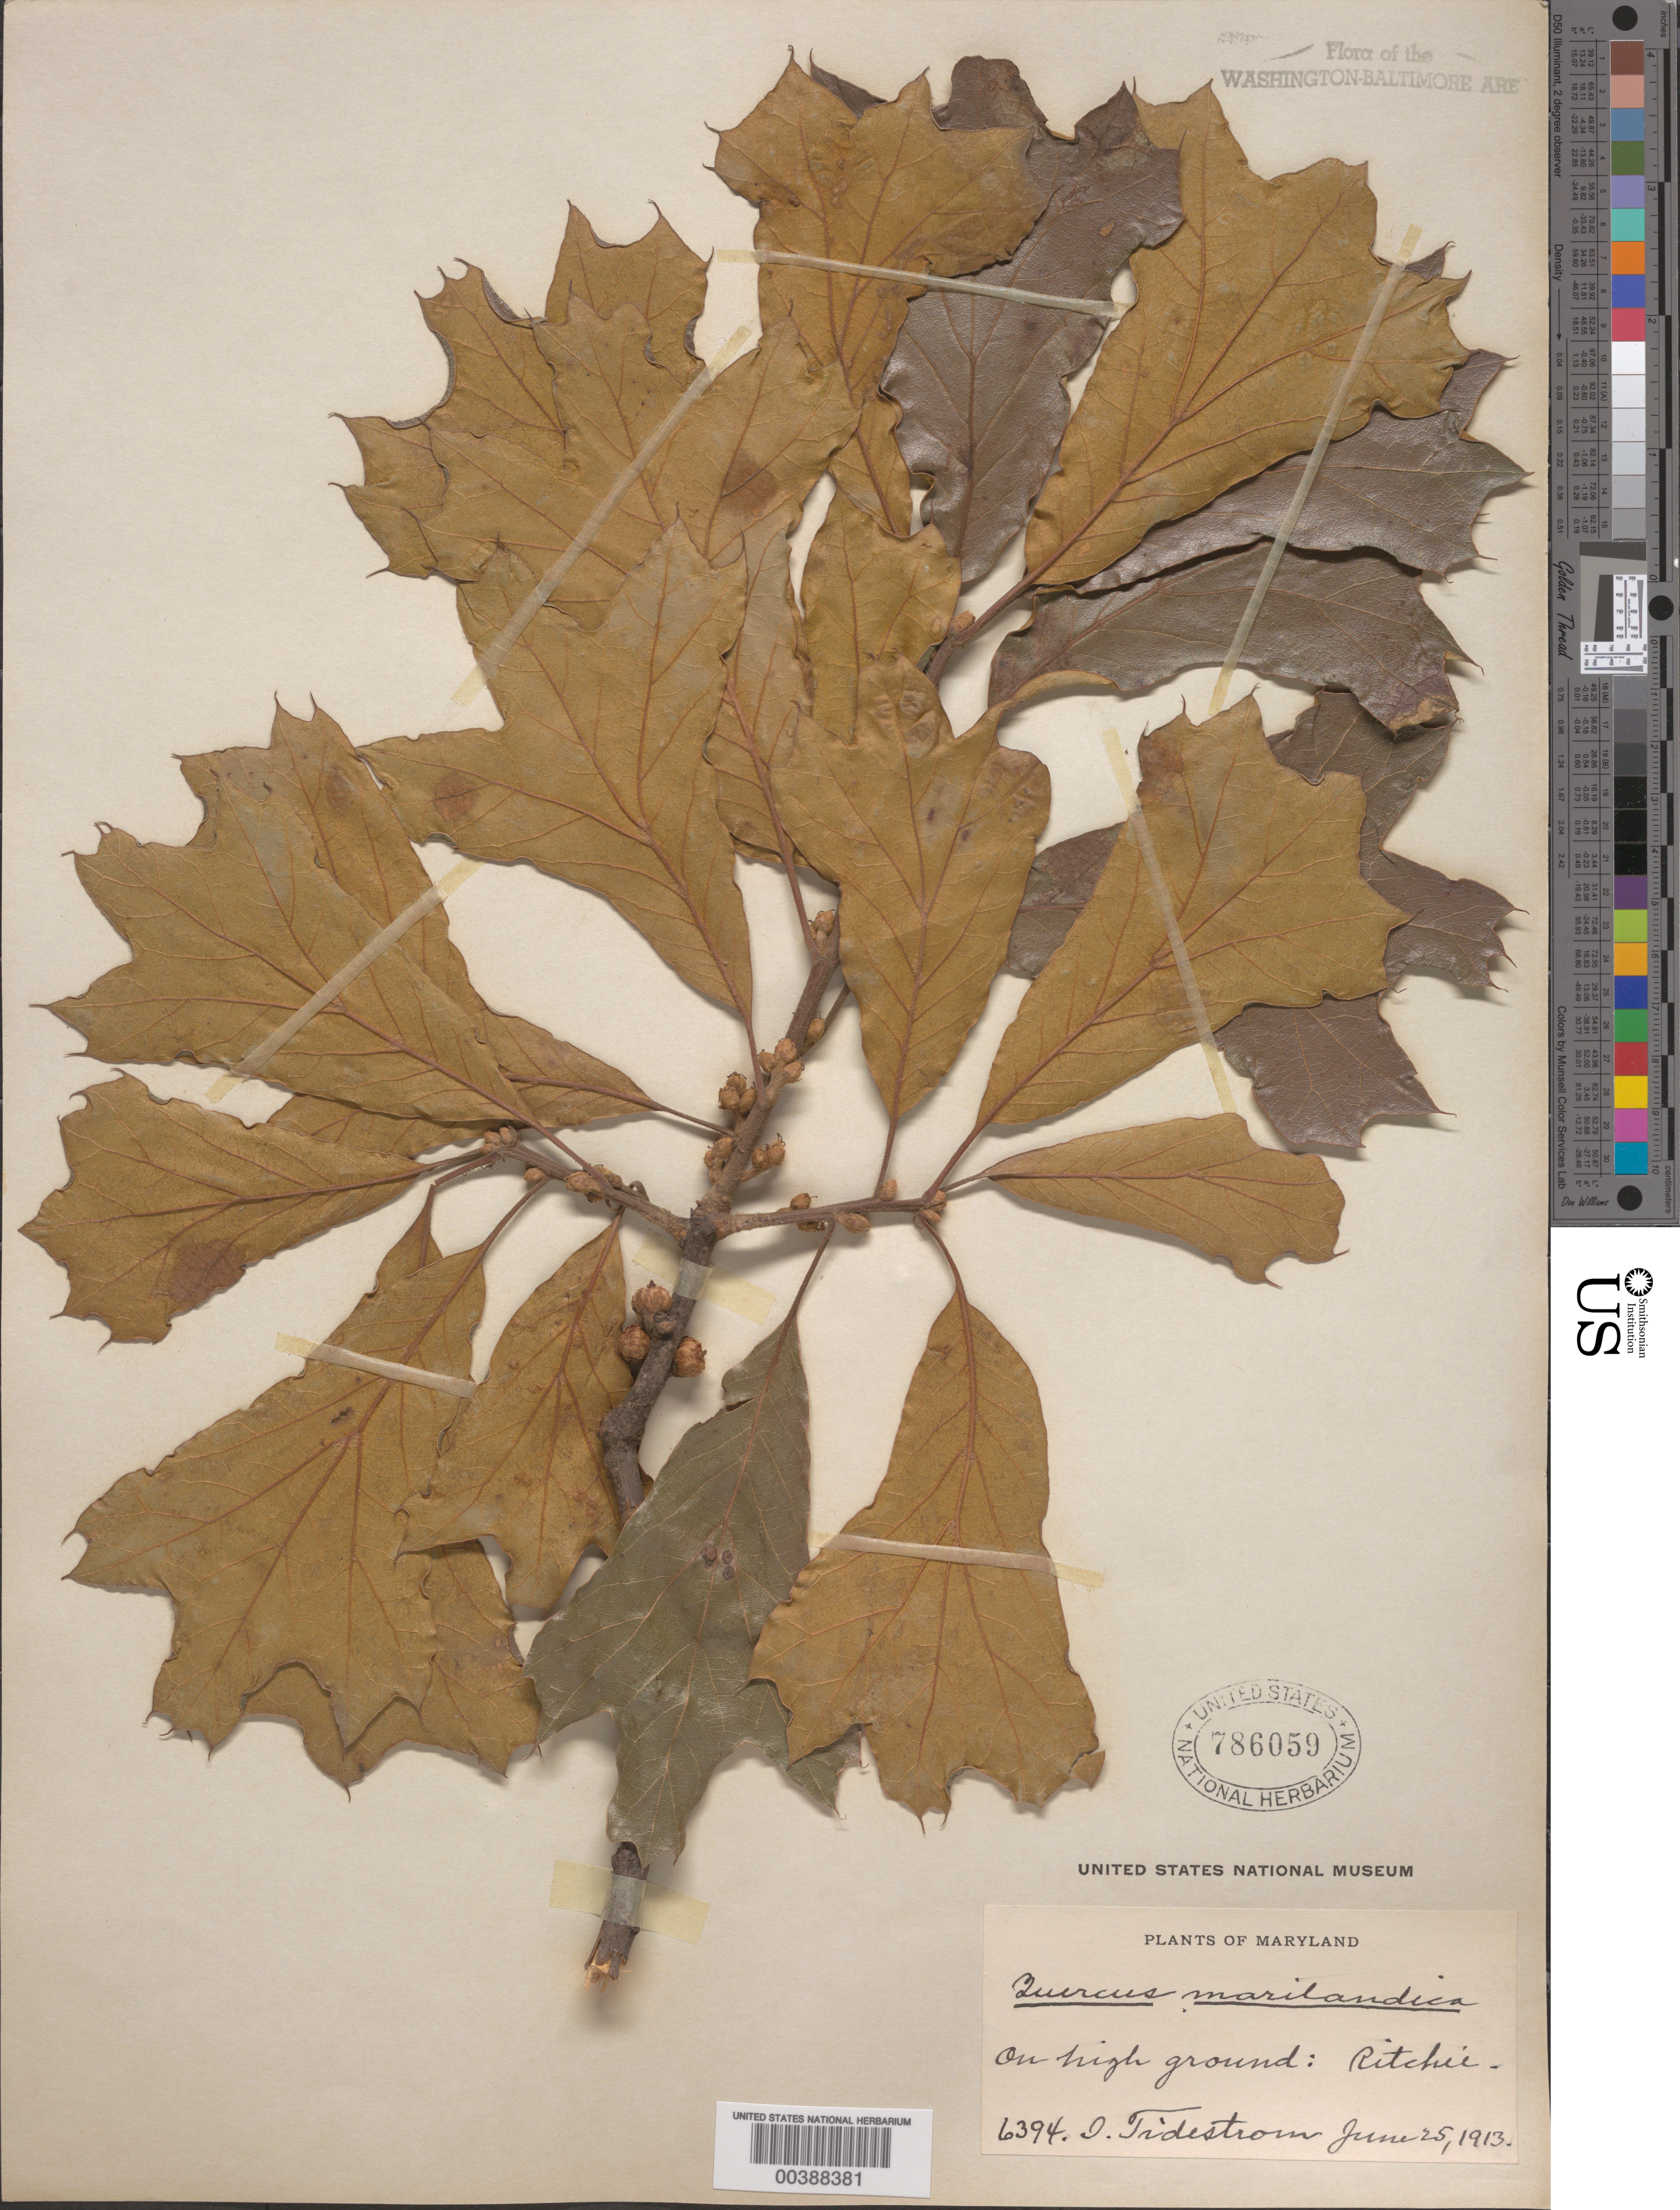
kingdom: Plantae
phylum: Tracheophyta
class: Magnoliopsida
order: Fagales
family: Fagaceae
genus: Quercus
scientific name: Quercus marilandica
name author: (L.) Münchh.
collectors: I. F. Tidestrom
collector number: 6394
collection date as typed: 25 Jun 1913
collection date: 1913-06-25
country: United States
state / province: Maryland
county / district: Prince George's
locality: Ritchie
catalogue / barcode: US 786059